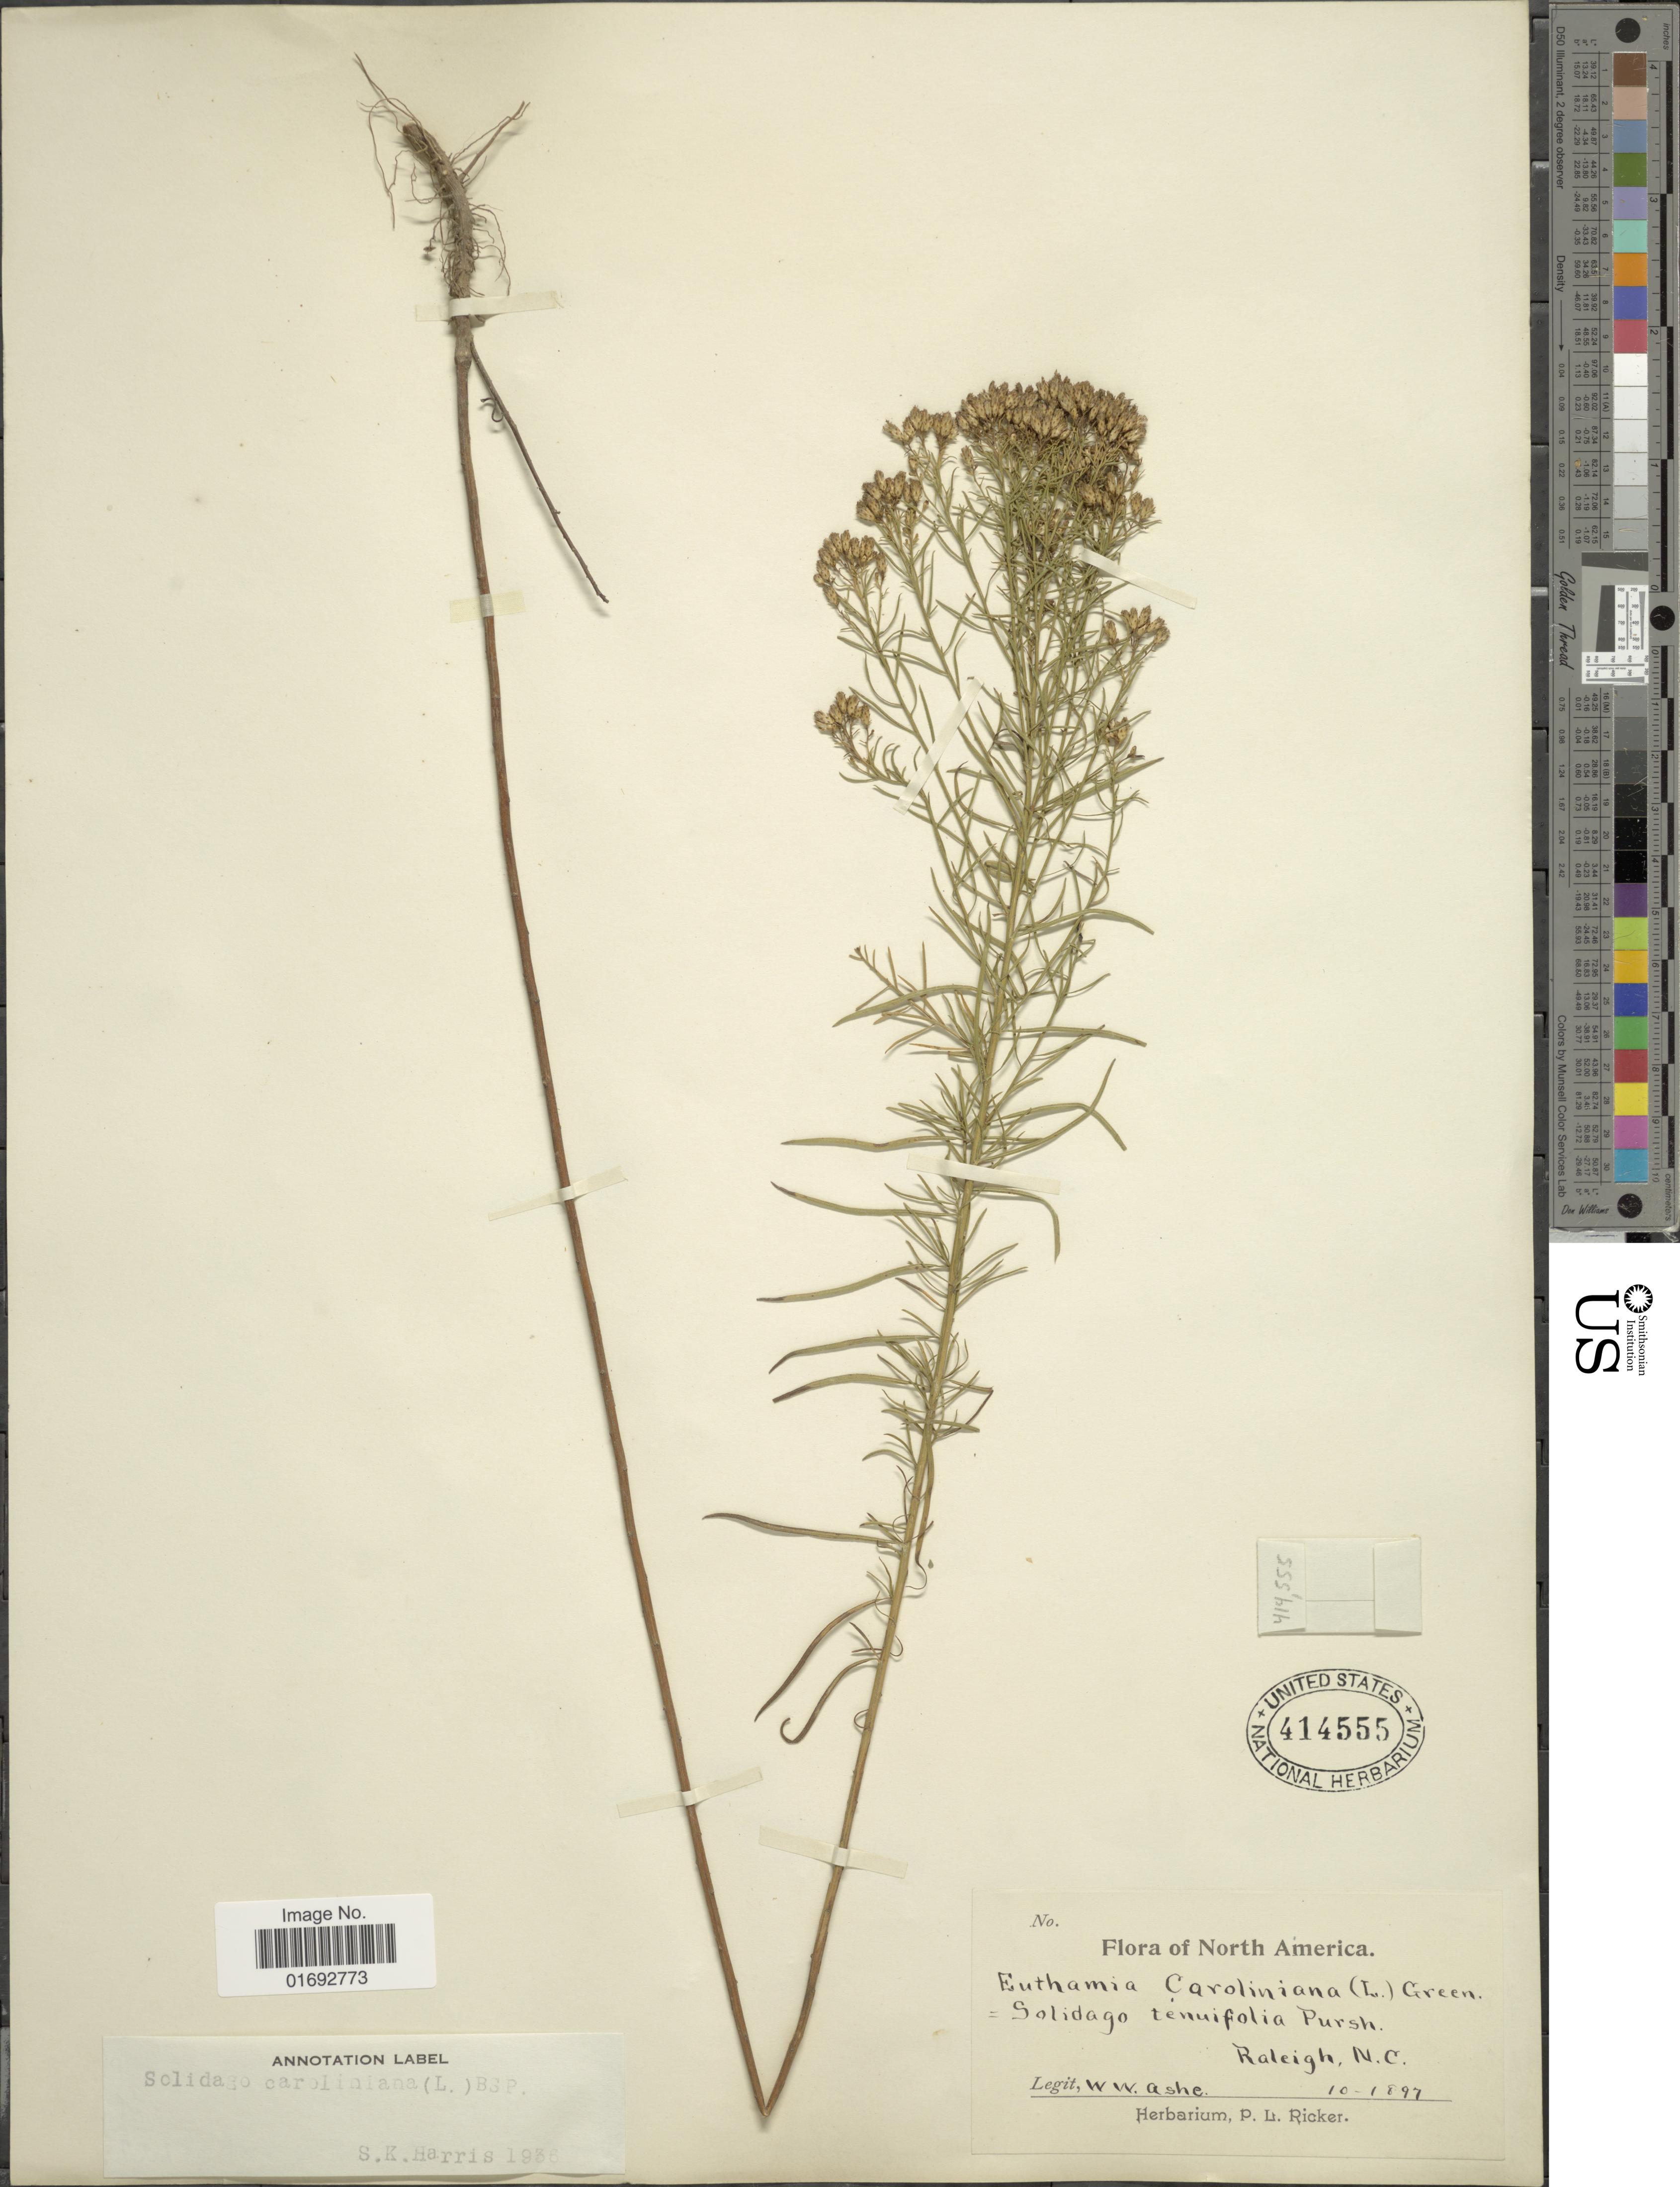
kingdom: Plantae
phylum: Tracheophyta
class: Magnoliopsida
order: Asterales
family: Asteraceae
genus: Euthamia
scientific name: Euthamia tenuifolia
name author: (Pursh) Nutt.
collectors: W. W. Ashe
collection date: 1897-10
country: United States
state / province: North Carolina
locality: North America, Raleigh, N. C.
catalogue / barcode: US 414555